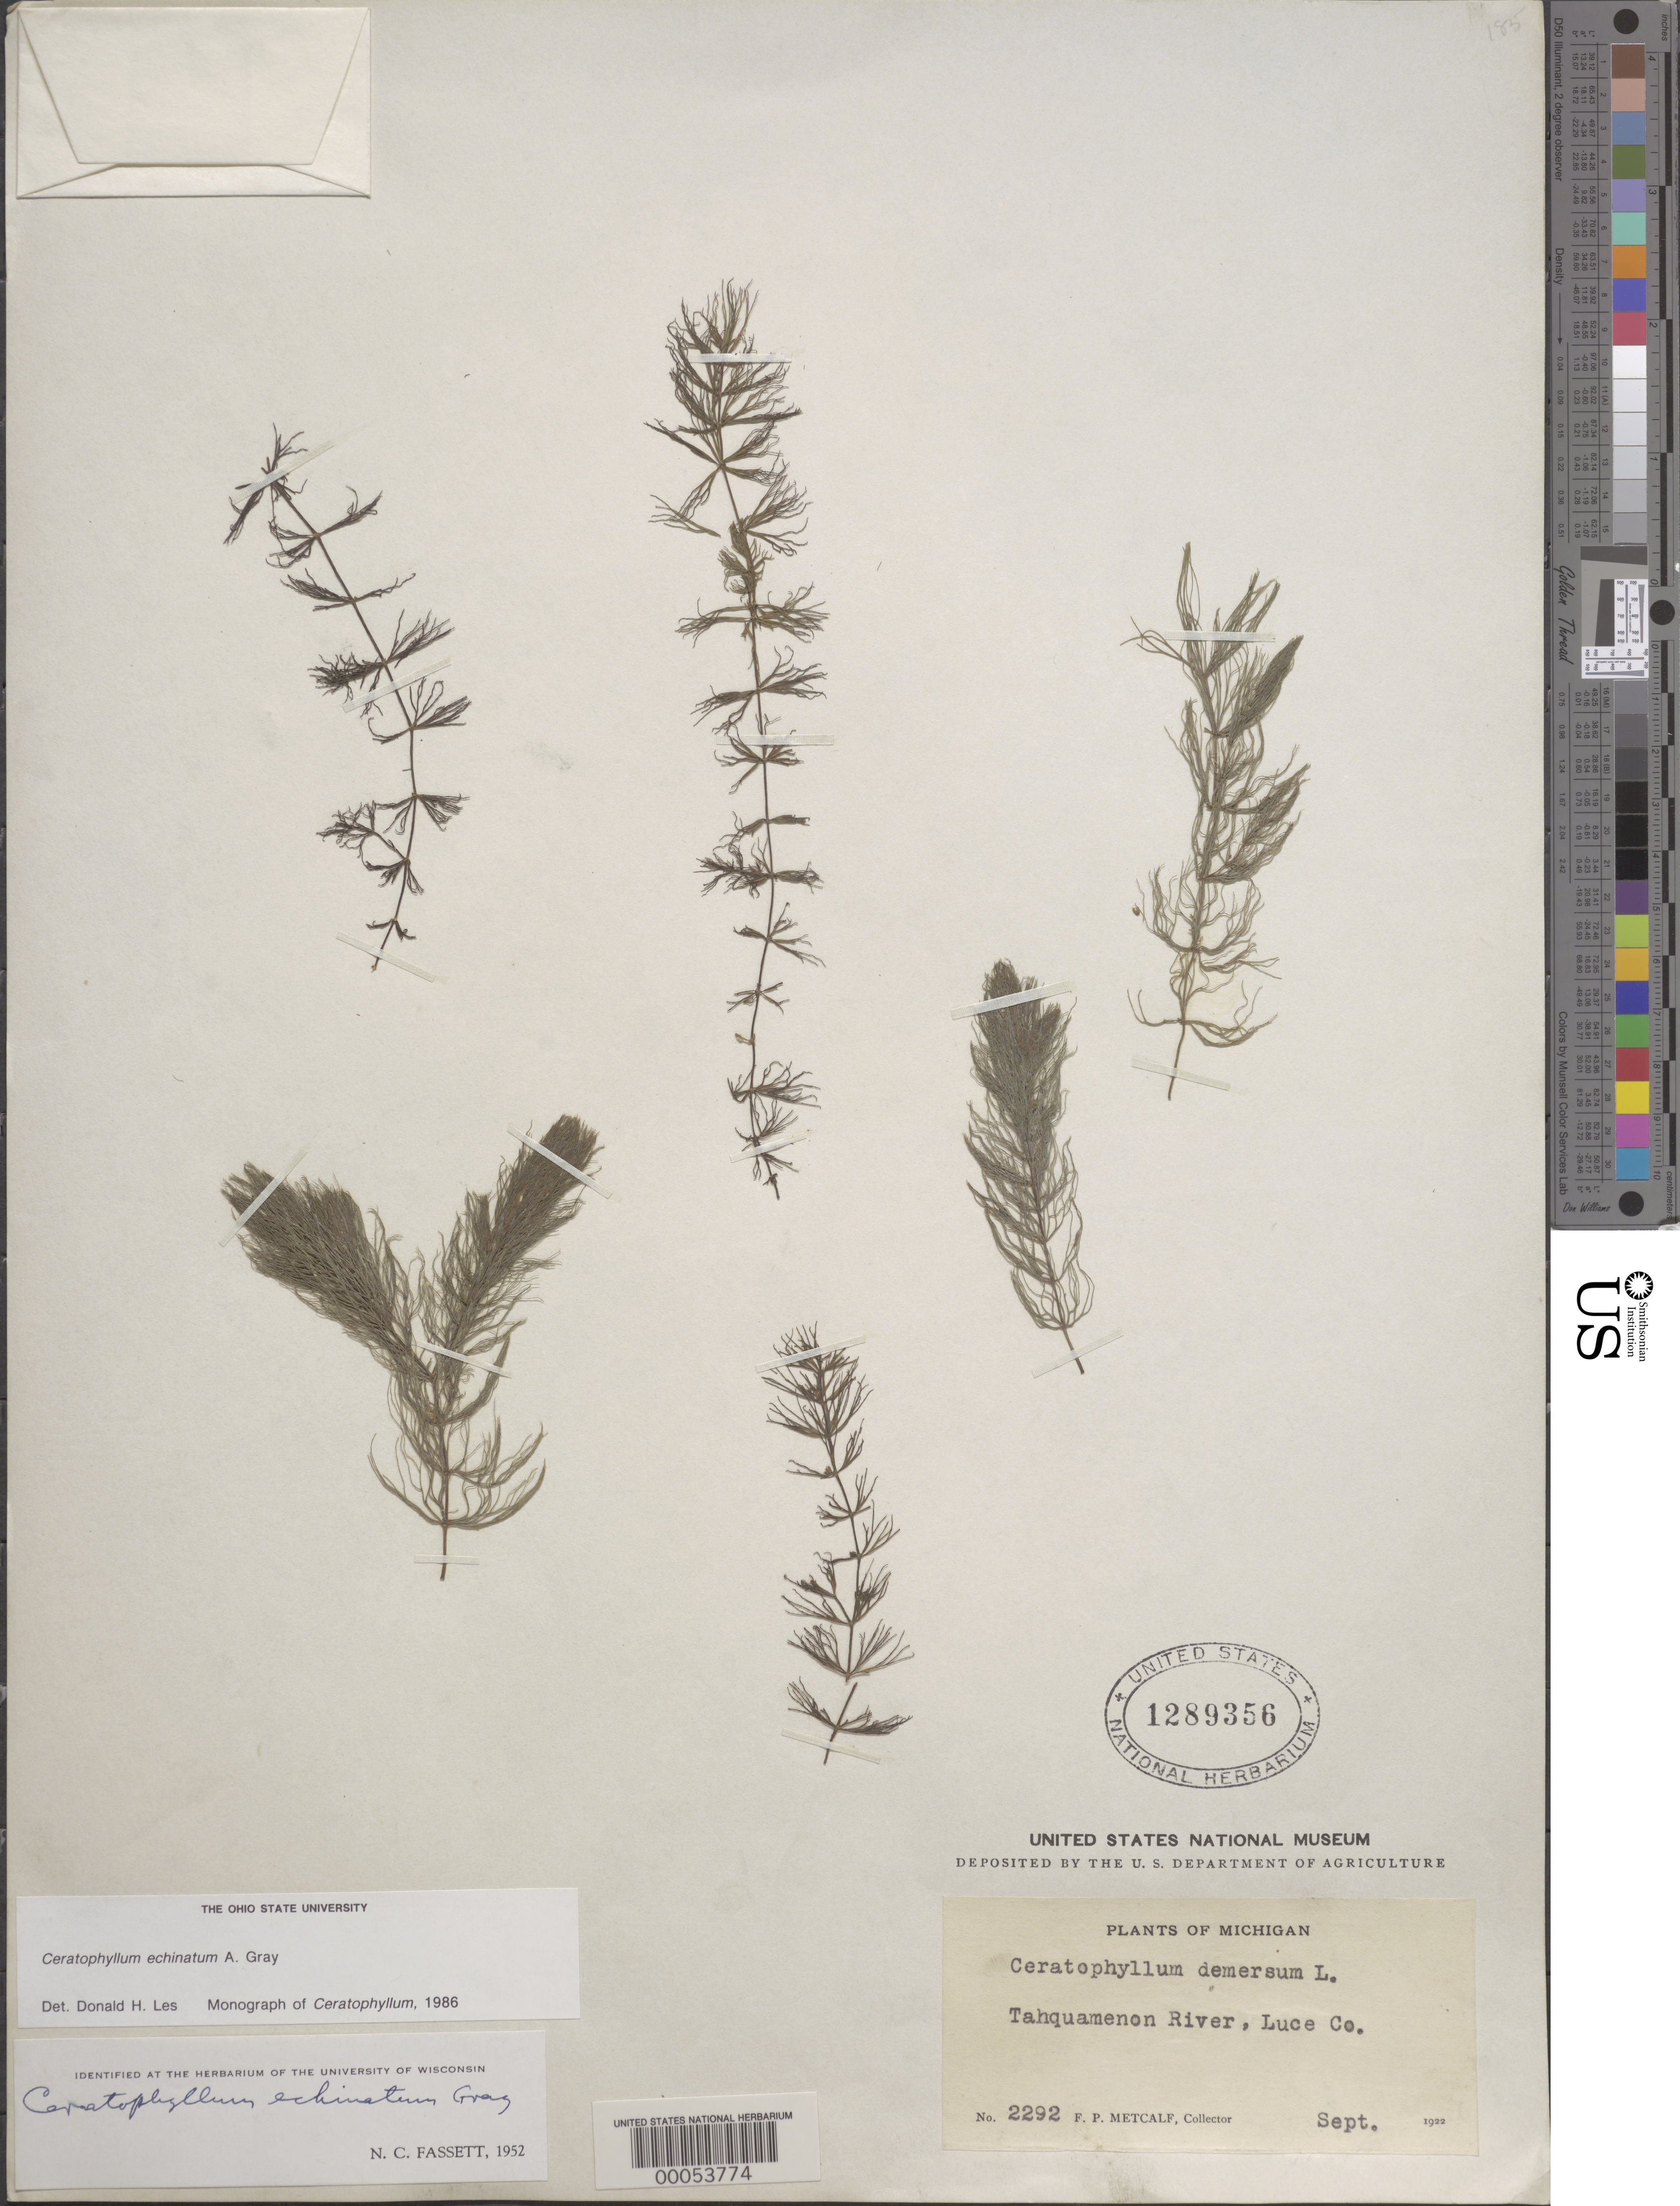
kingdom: Plantae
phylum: Tracheophyta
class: Magnoliopsida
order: Ceratophyllales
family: Ceratophyllaceae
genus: Ceratophyllum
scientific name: Ceratophyllum demersum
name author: L.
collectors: F. P. Metcalf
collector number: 2292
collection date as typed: Sep 1922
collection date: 1922-09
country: United States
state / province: Michigan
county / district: Luce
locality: Tahquamenen river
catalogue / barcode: US 1289356